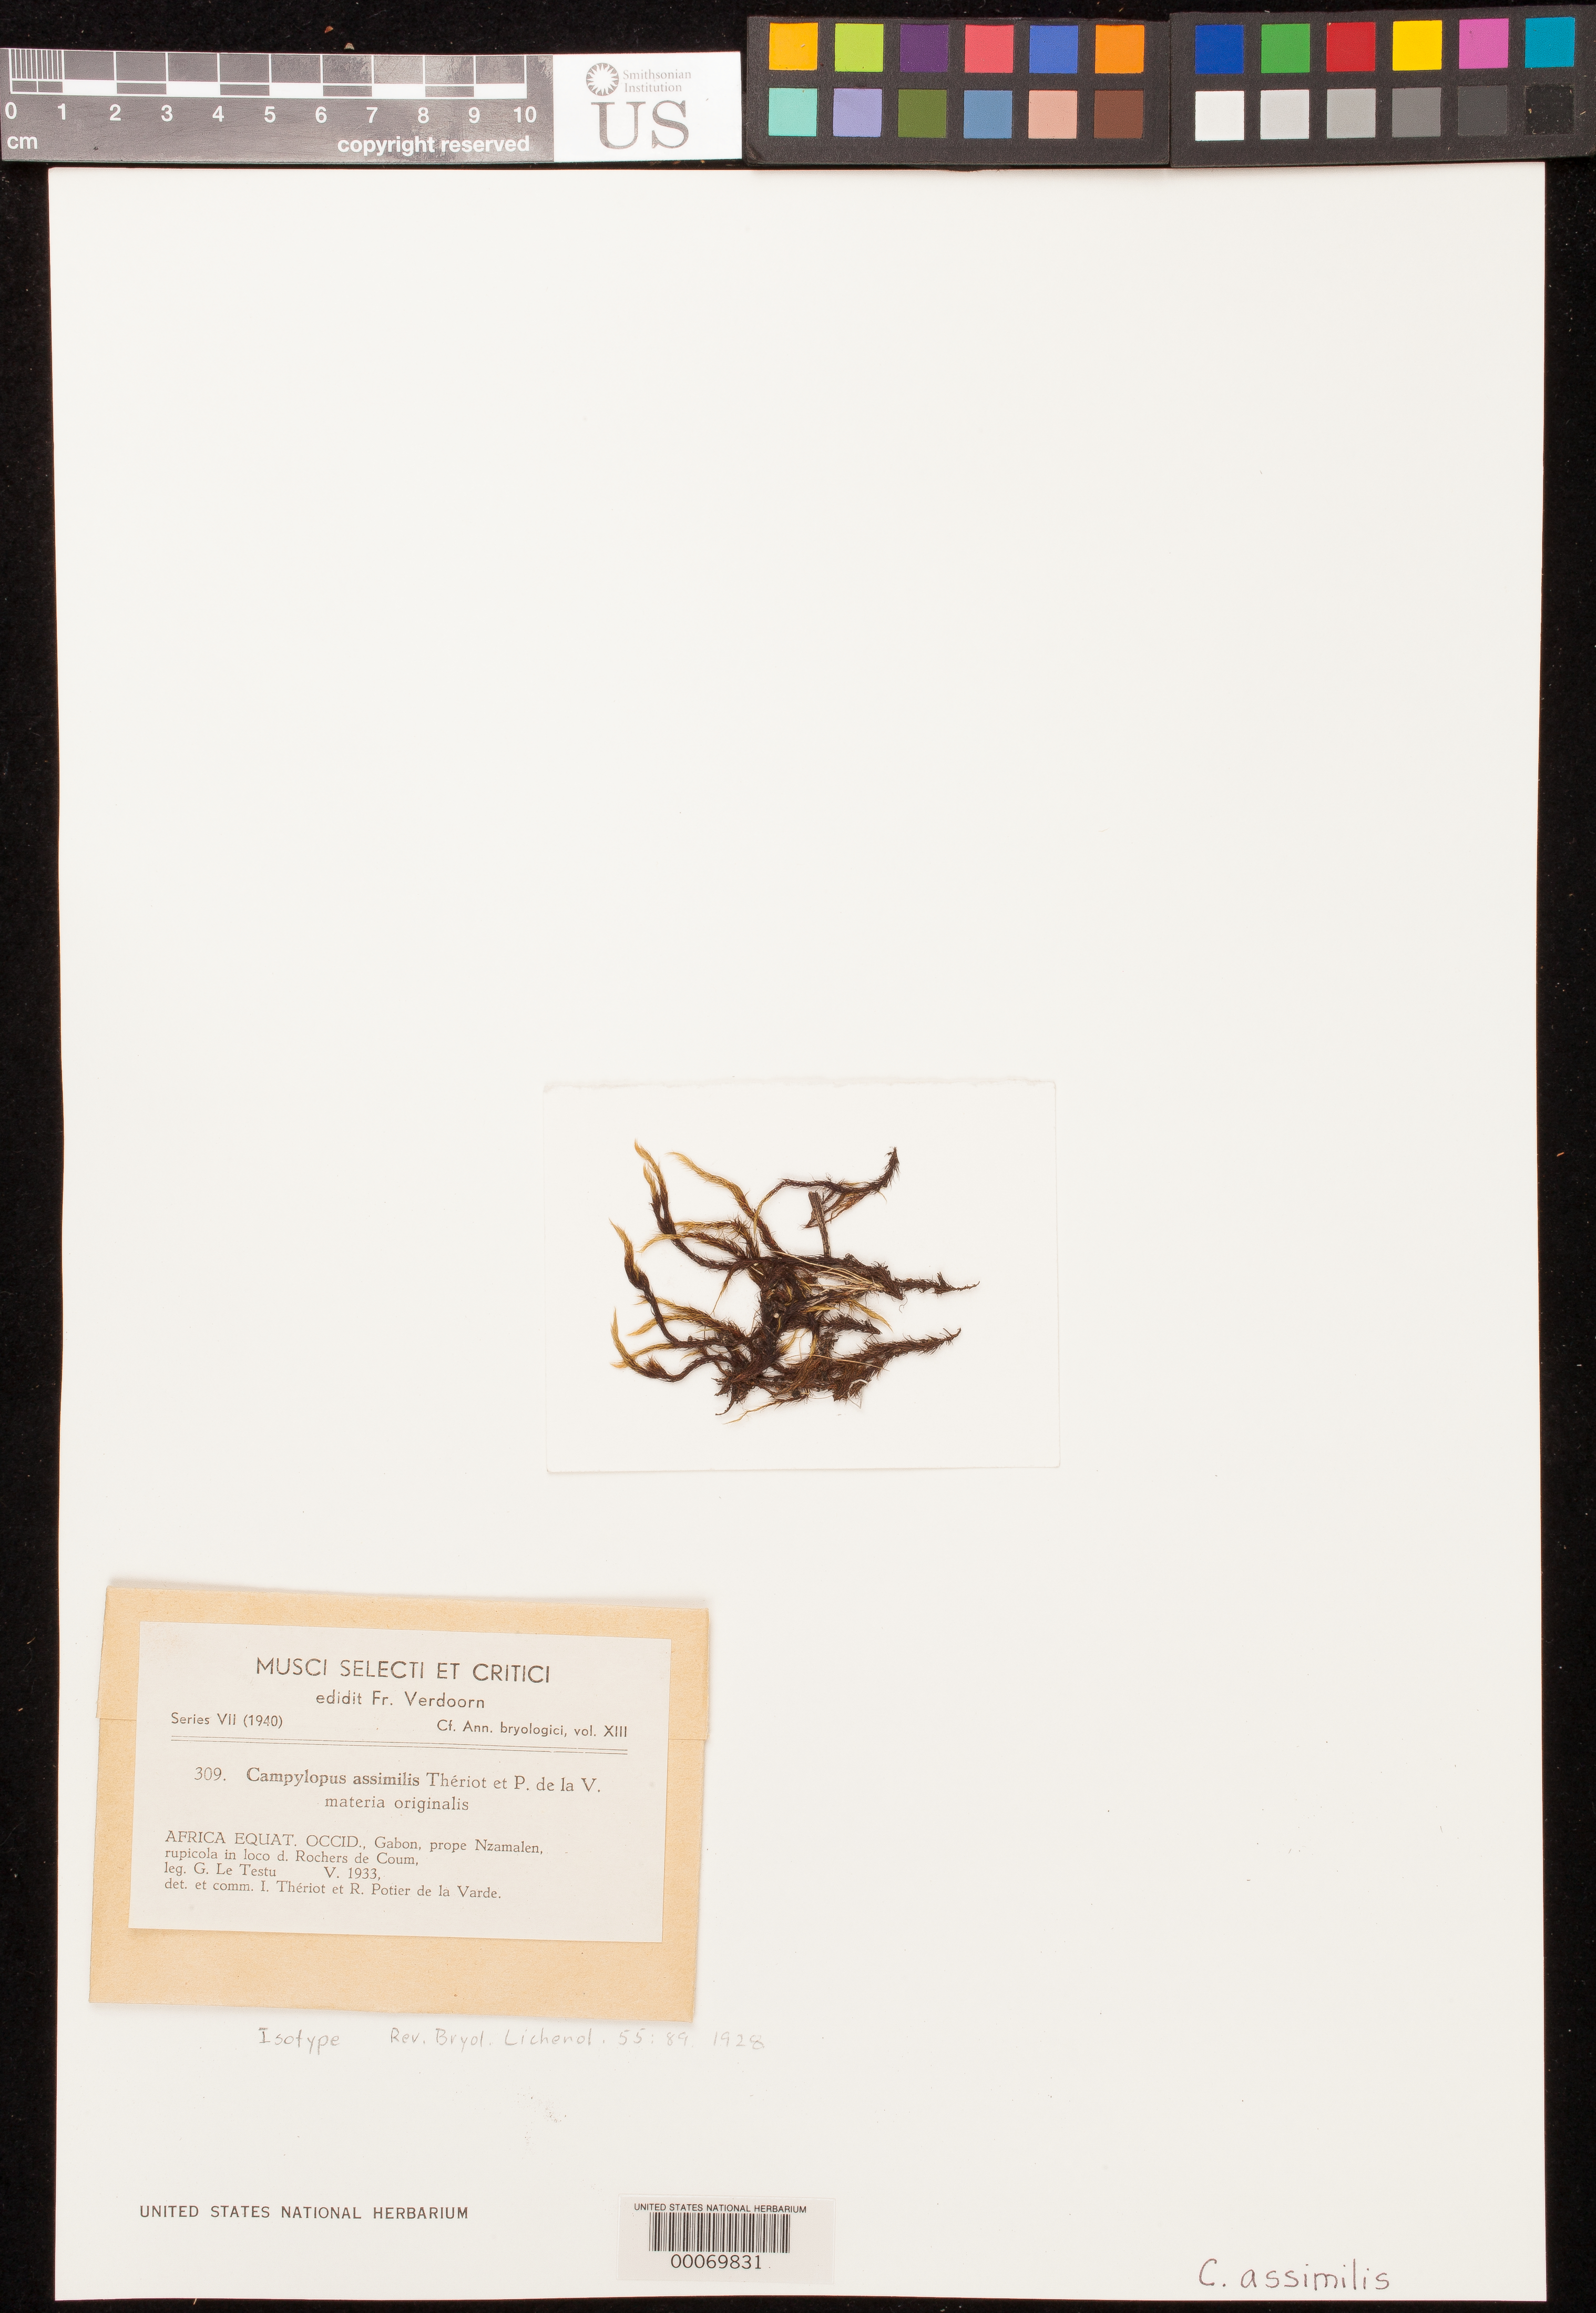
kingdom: Plantae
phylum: Bryophyta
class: Bryopsida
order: Dicranales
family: Leucobryaceae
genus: Campylopus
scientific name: Campylopus assimilis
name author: Thér. & P. de la Varde in P. de la Varde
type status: Isotype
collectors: G. Testu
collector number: Verd. Musci Sel. Crit. 309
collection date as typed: May 1933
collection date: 1933-05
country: Gabon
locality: Near Nzamalen, Coumou-Mangoundou.